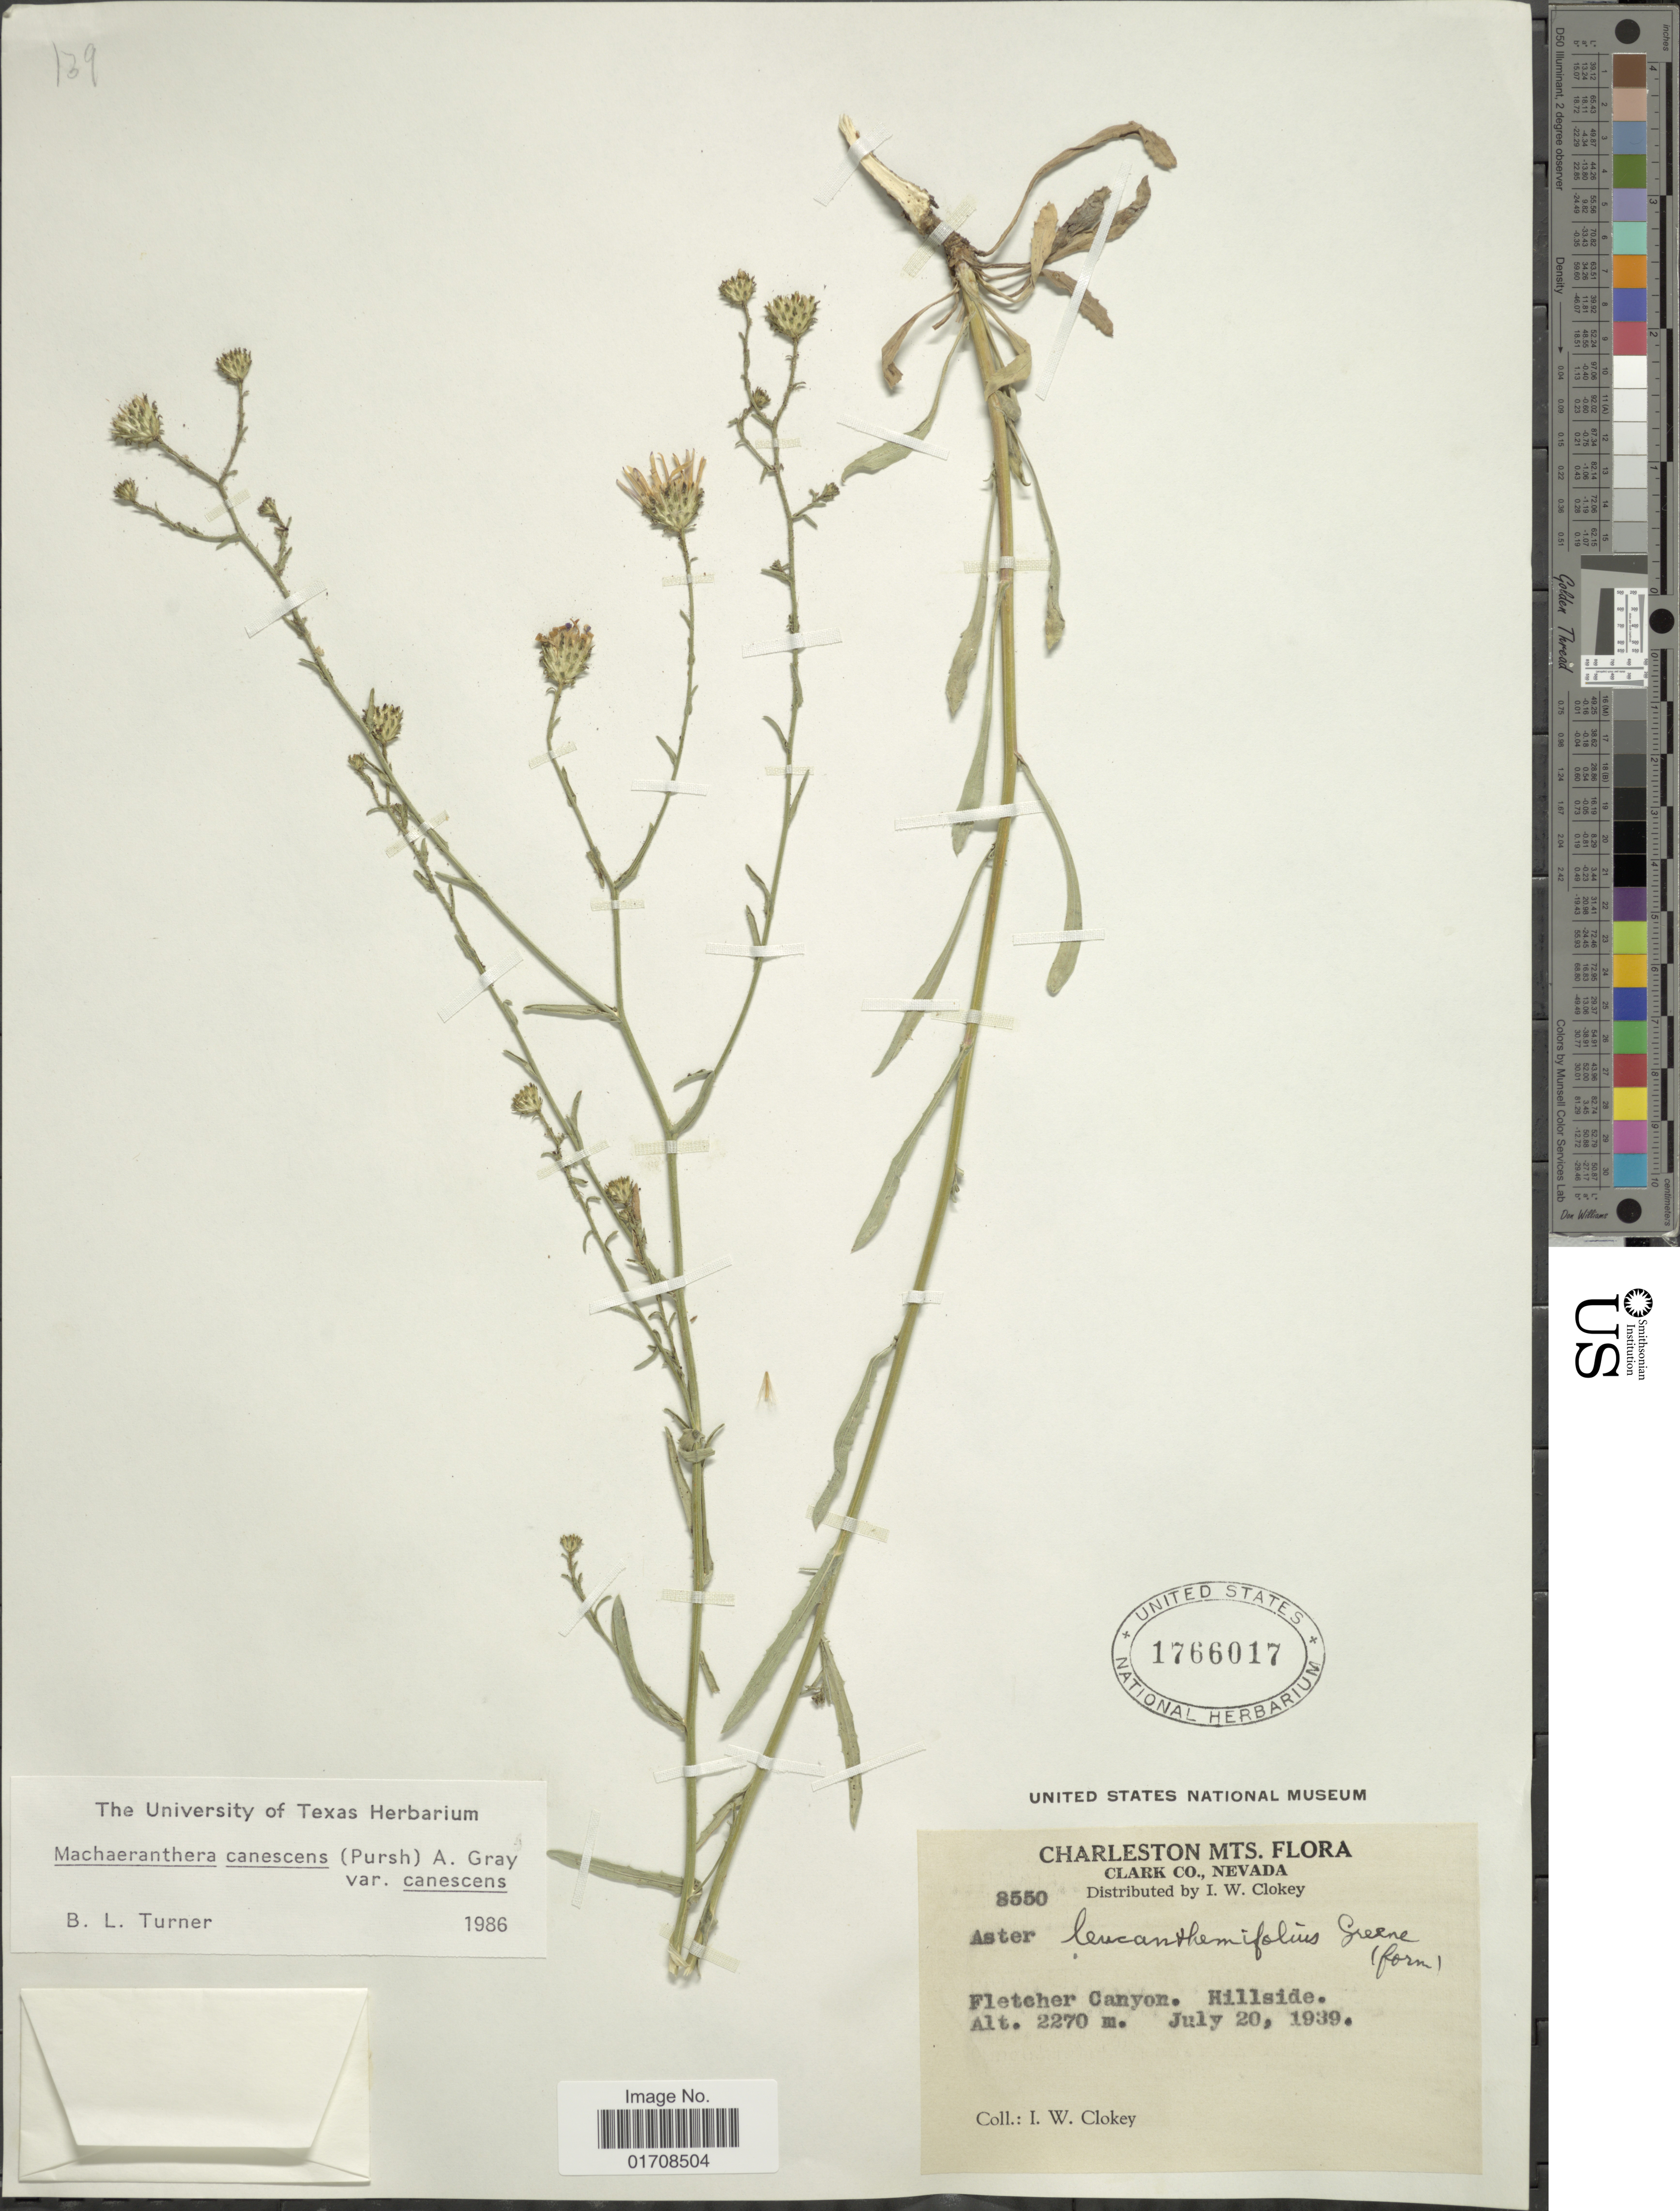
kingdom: Plantae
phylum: Tracheophyta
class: Magnoliopsida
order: Asterales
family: Asteraceae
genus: Machaeranthera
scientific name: Machaeranthera canescens var. canescens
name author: (Pursh) A. Gray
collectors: I. W. Clokey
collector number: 8550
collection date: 1939-07-20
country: United States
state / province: Nevada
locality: Charleston Mts., Clark Co., Fletcher Canyon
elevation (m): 2270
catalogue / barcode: US 1766017